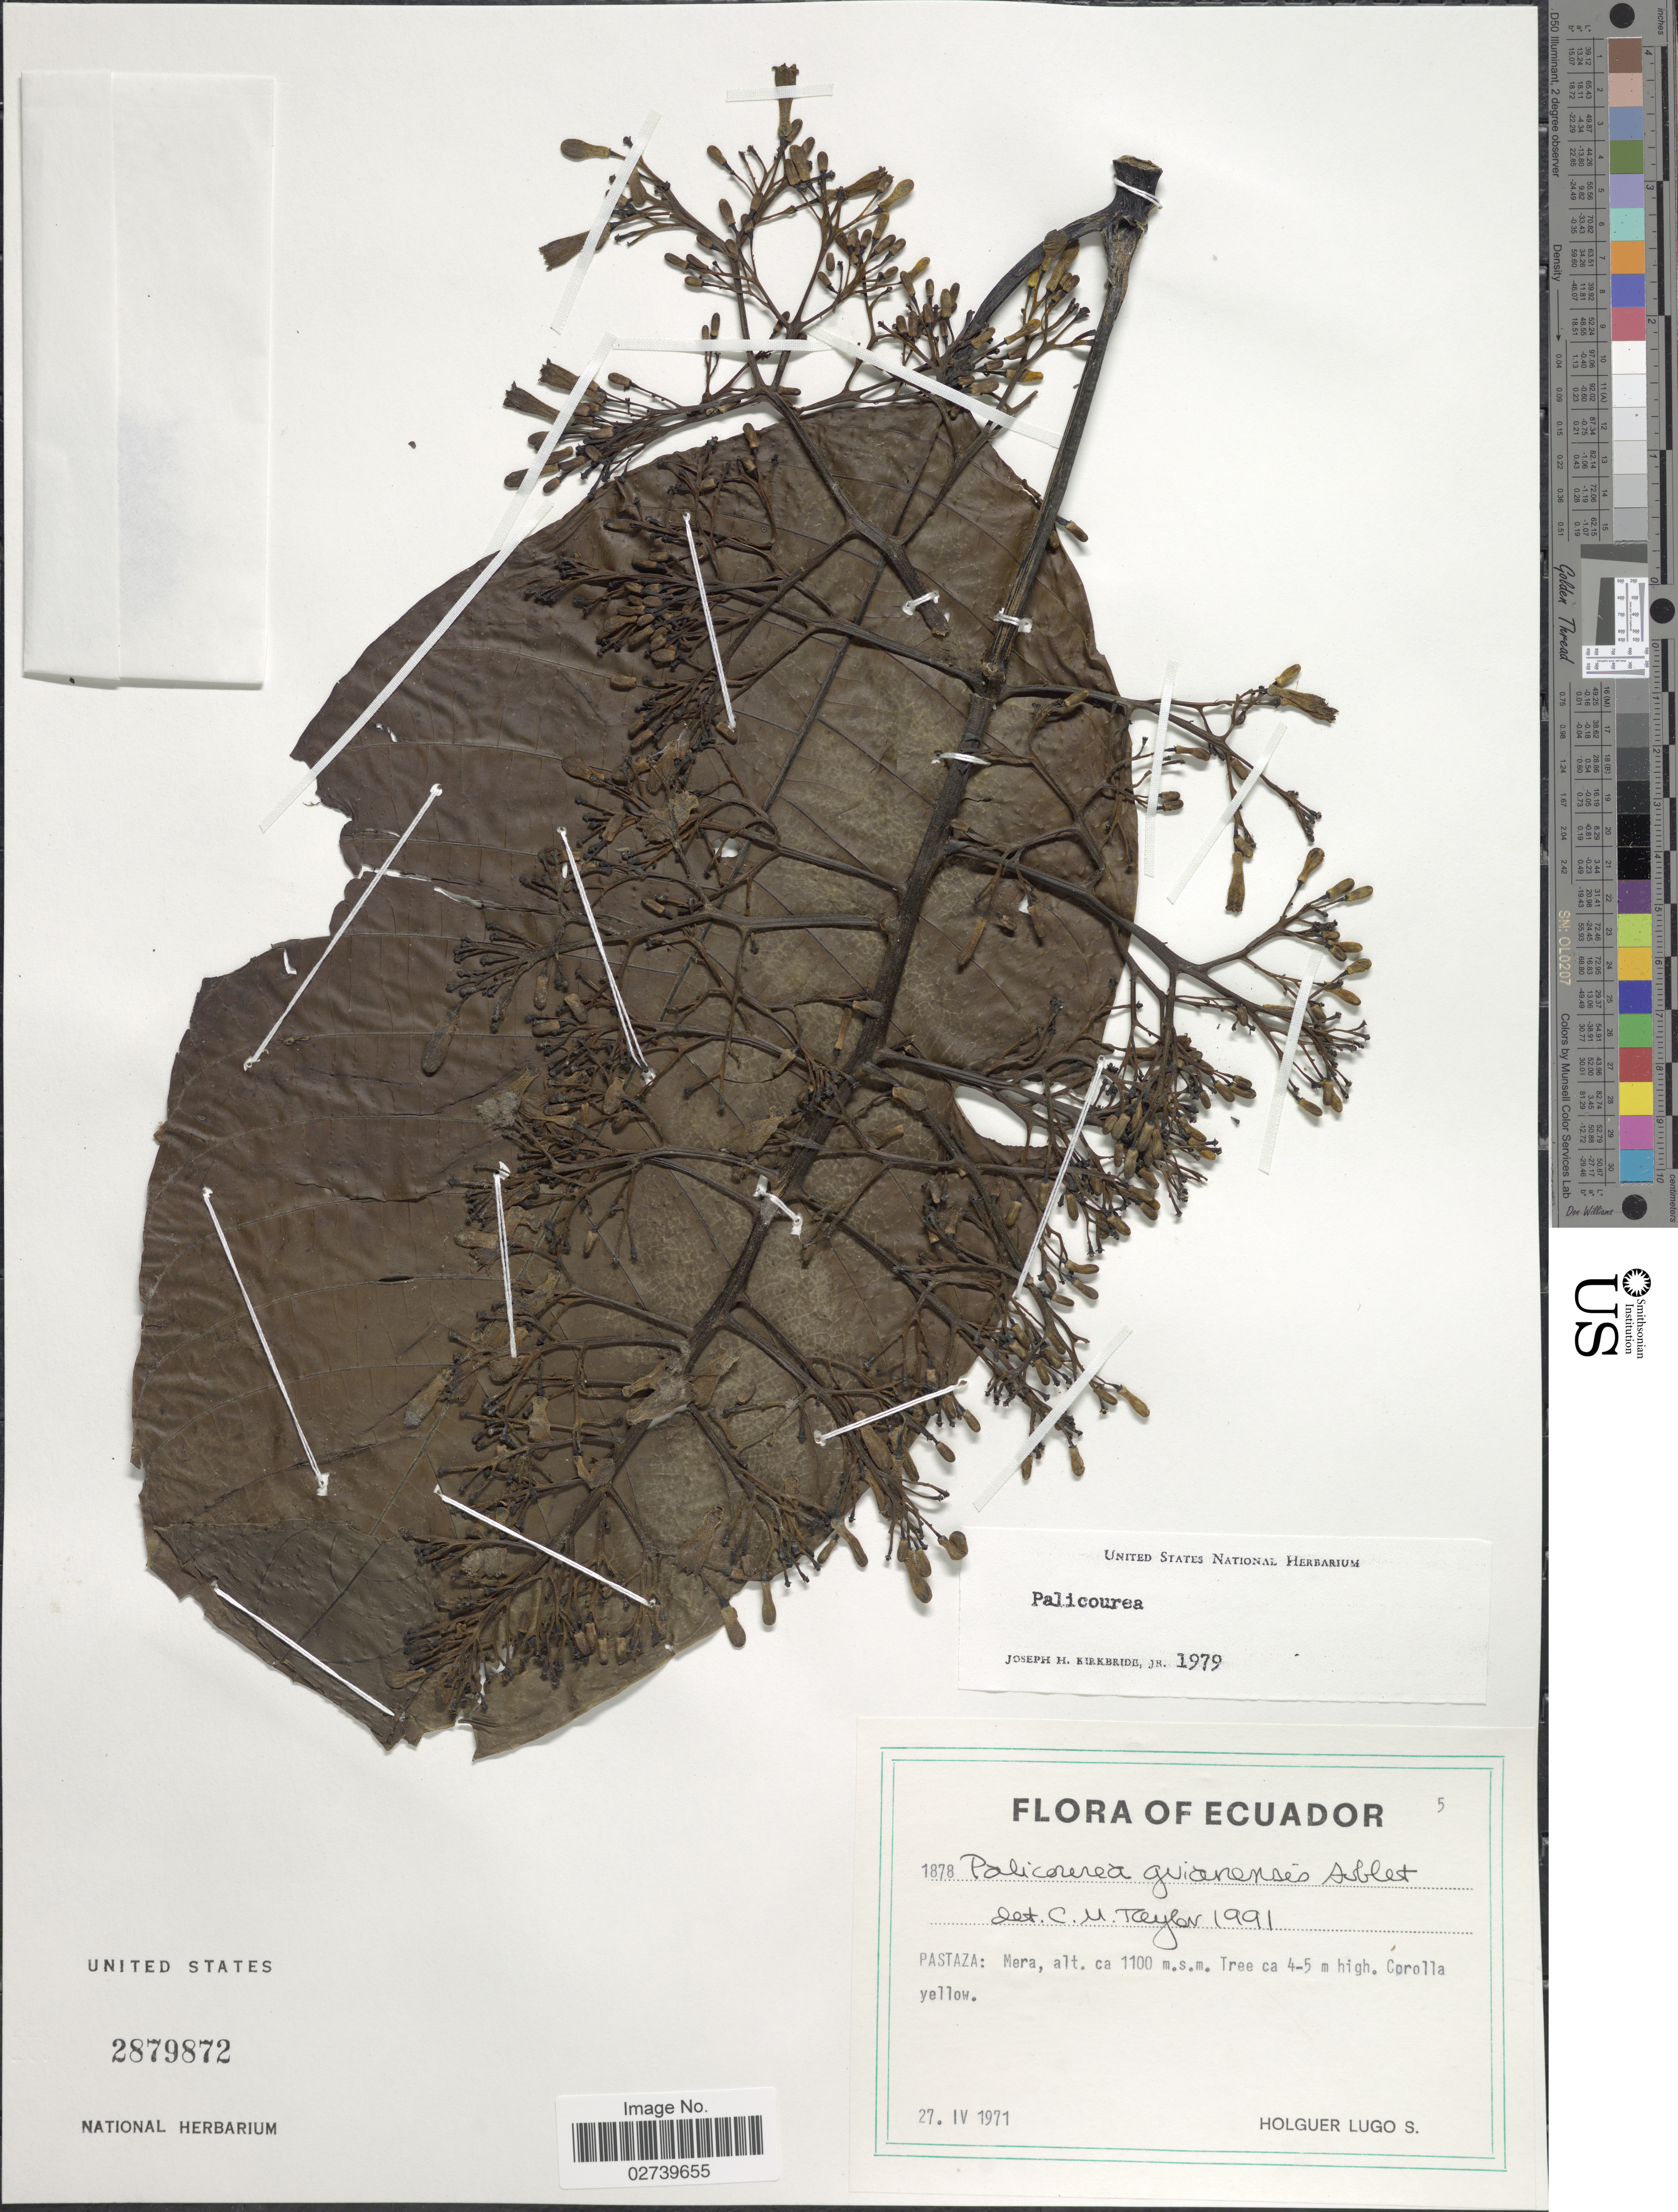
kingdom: Plantae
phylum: Tracheophyta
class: Magnoliopsida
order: Gentianales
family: Rubiaceae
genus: Palicourea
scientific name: Palicourea guianensis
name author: Aubl.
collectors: H. Lugo S.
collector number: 1878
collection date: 1971-04-27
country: Ecuador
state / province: Pastaza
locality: Mera.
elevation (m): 1100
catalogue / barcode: US 2879872